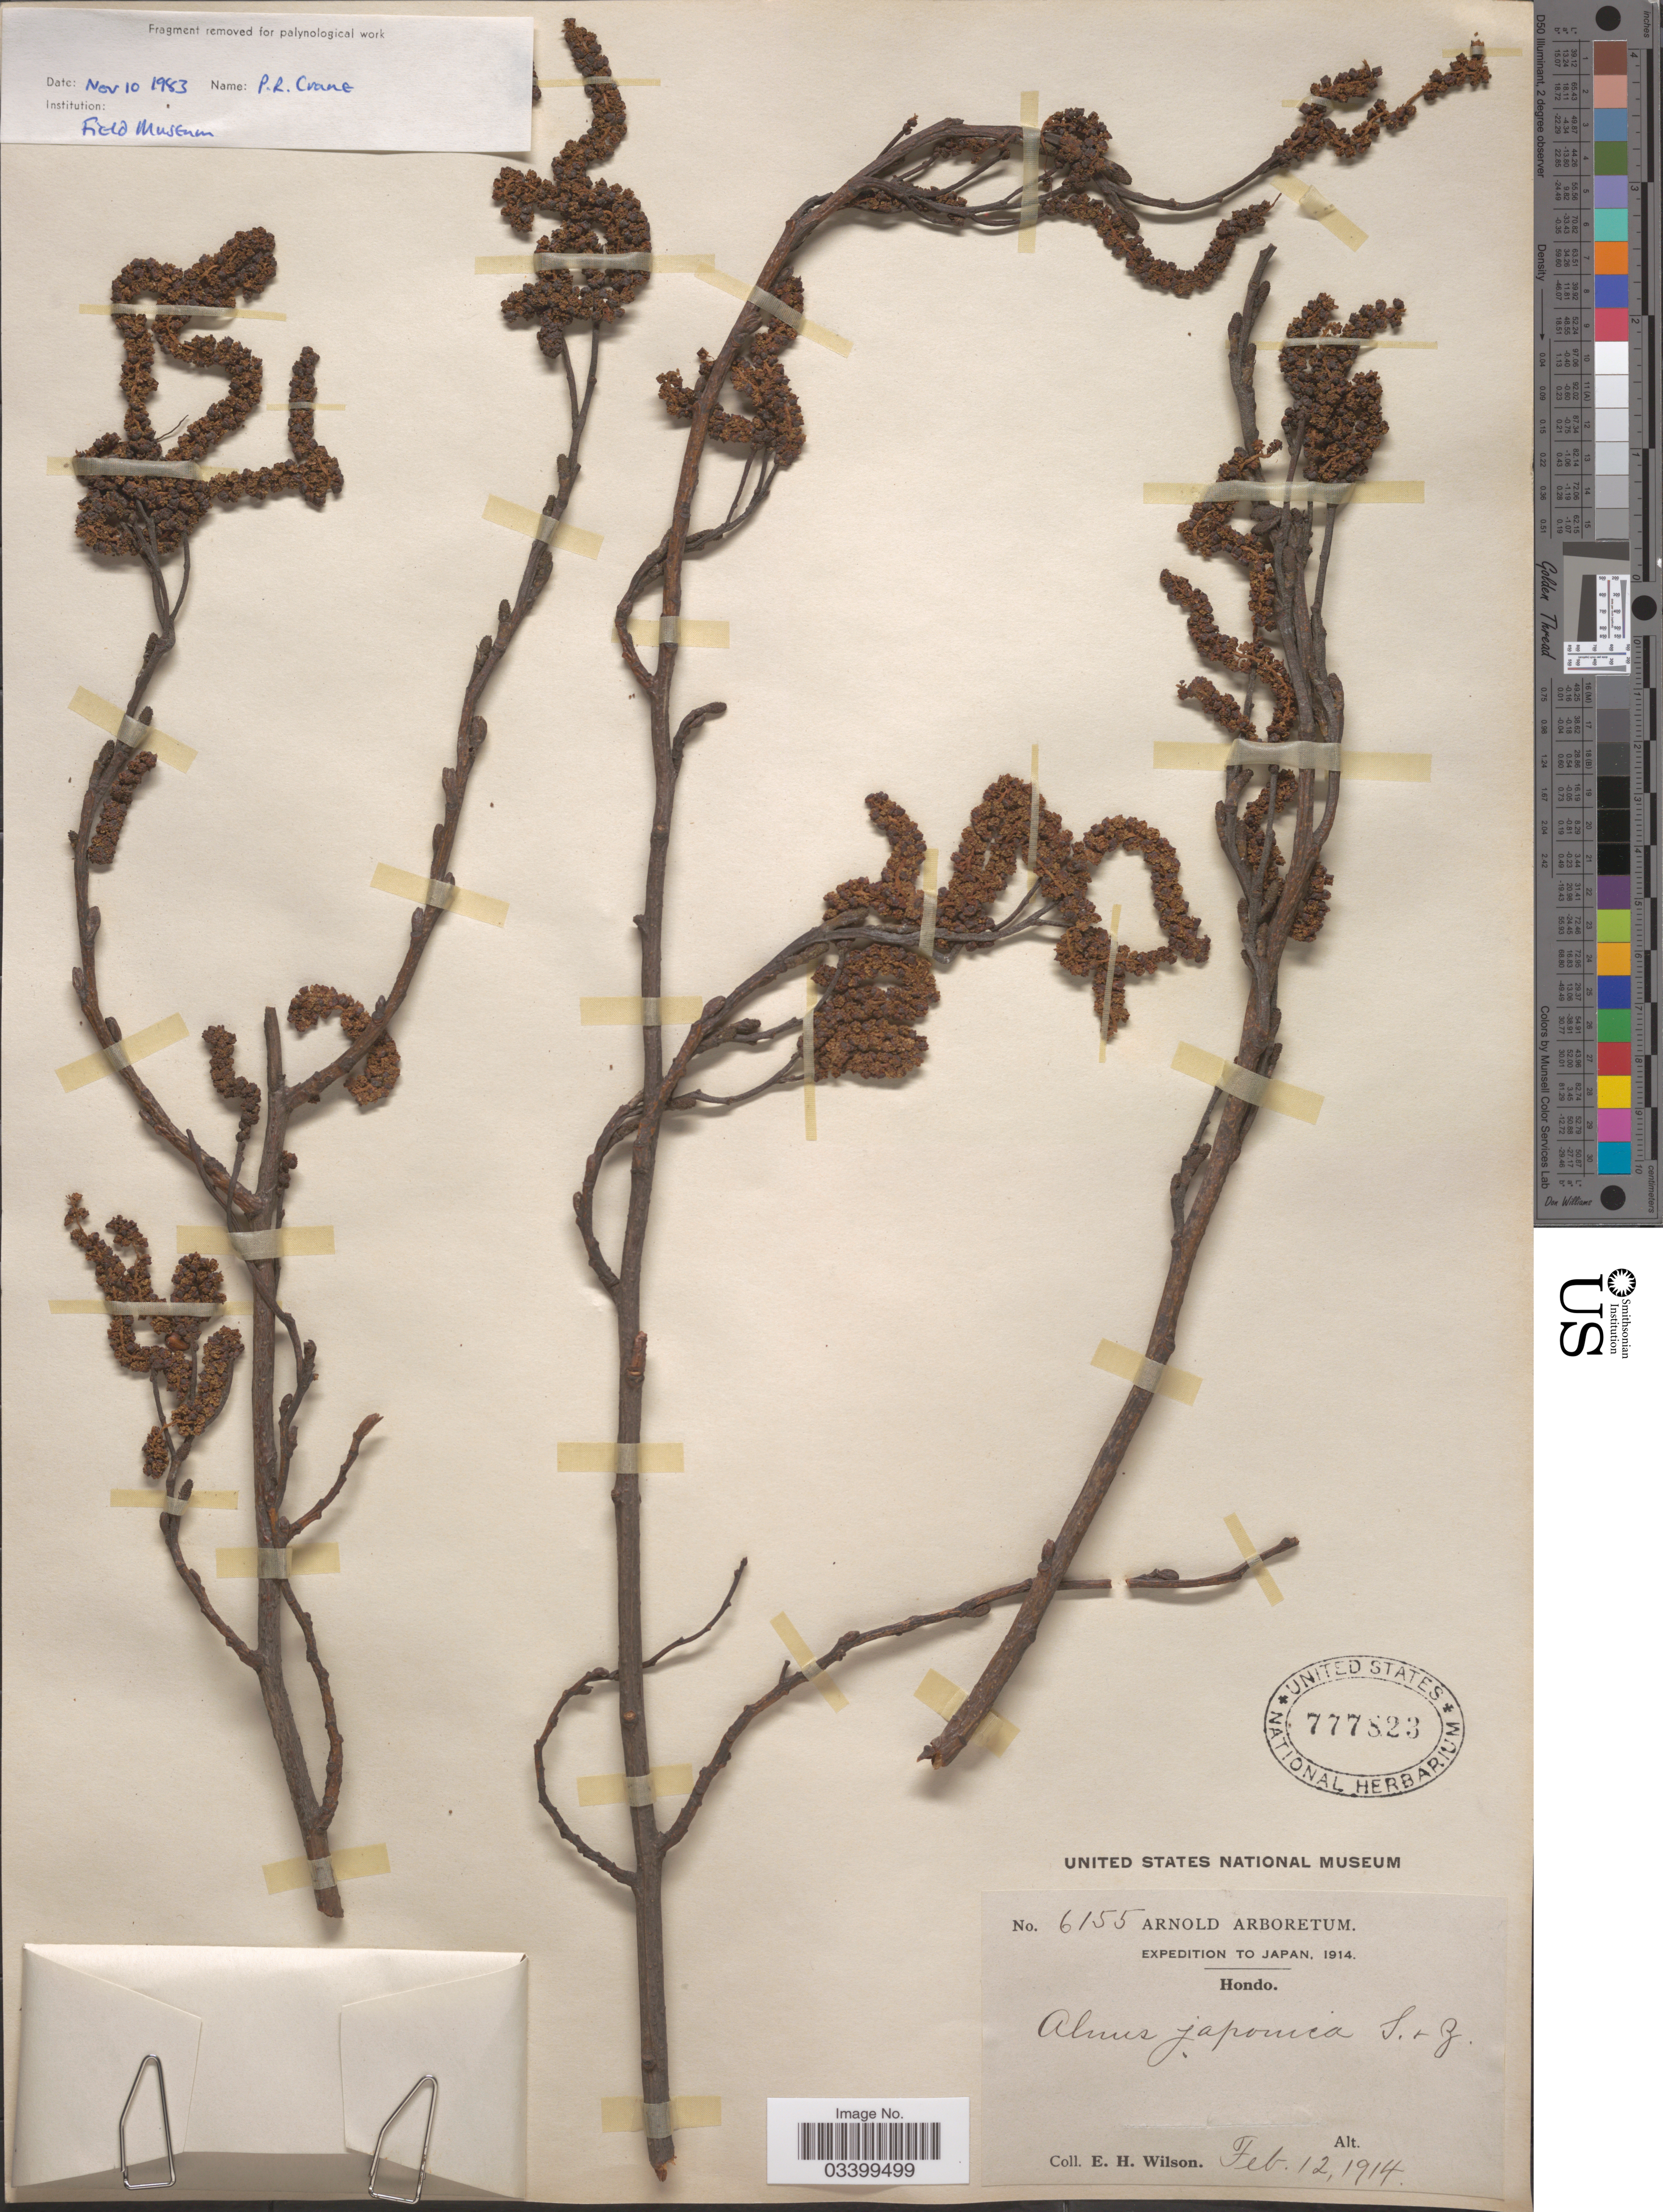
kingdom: Plantae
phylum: Tracheophyta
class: Magnoliopsida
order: Fagales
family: Betulaceae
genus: Alnus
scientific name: Alnus japonica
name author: (Thunb.) Steud.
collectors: E. Wilson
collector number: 6155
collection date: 1914-02-12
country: Japan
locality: Hondo.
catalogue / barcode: US 777823